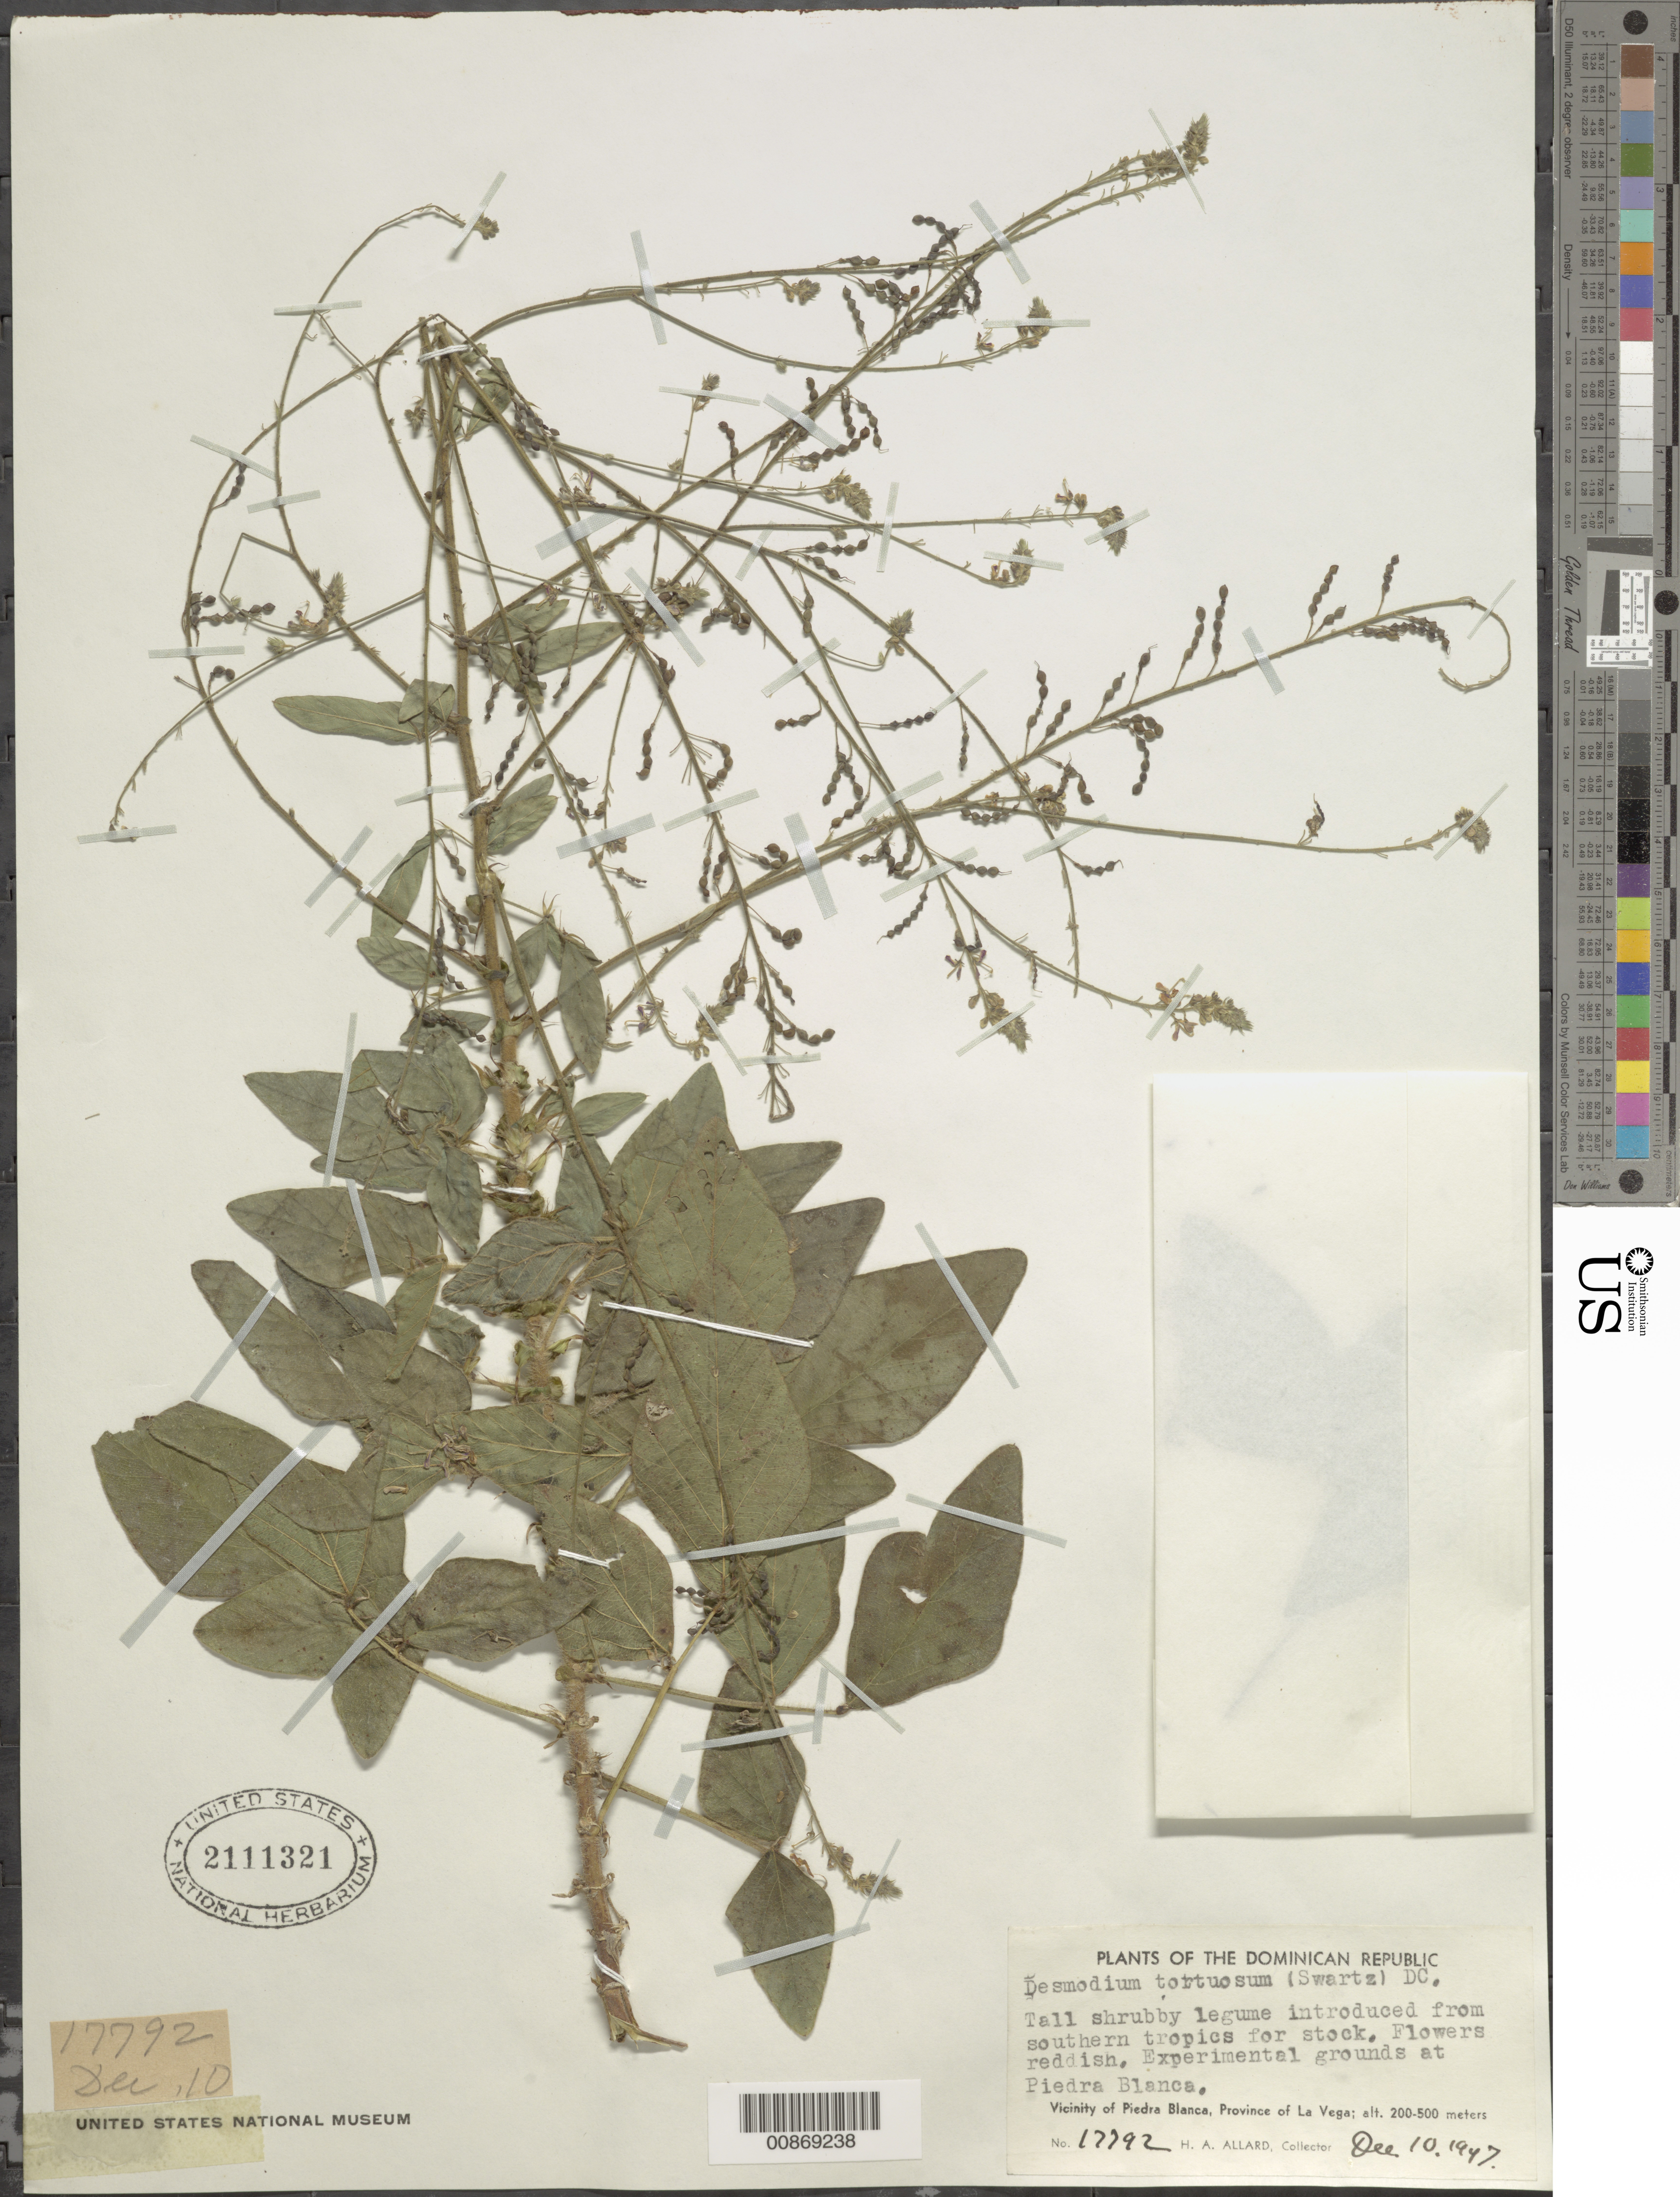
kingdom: Plantae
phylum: Tracheophyta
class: Magnoliopsida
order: Fabales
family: Fabaceae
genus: Desmodium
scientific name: Desmodium tortuosum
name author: (Sw.) DC.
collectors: H. A. Allard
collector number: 17792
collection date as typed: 10 Dec 1947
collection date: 1947-12-10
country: Dominican Republic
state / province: La Vega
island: Hispaniola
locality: Experimental grounds at Piedra Blanca.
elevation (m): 200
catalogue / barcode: US 2111321